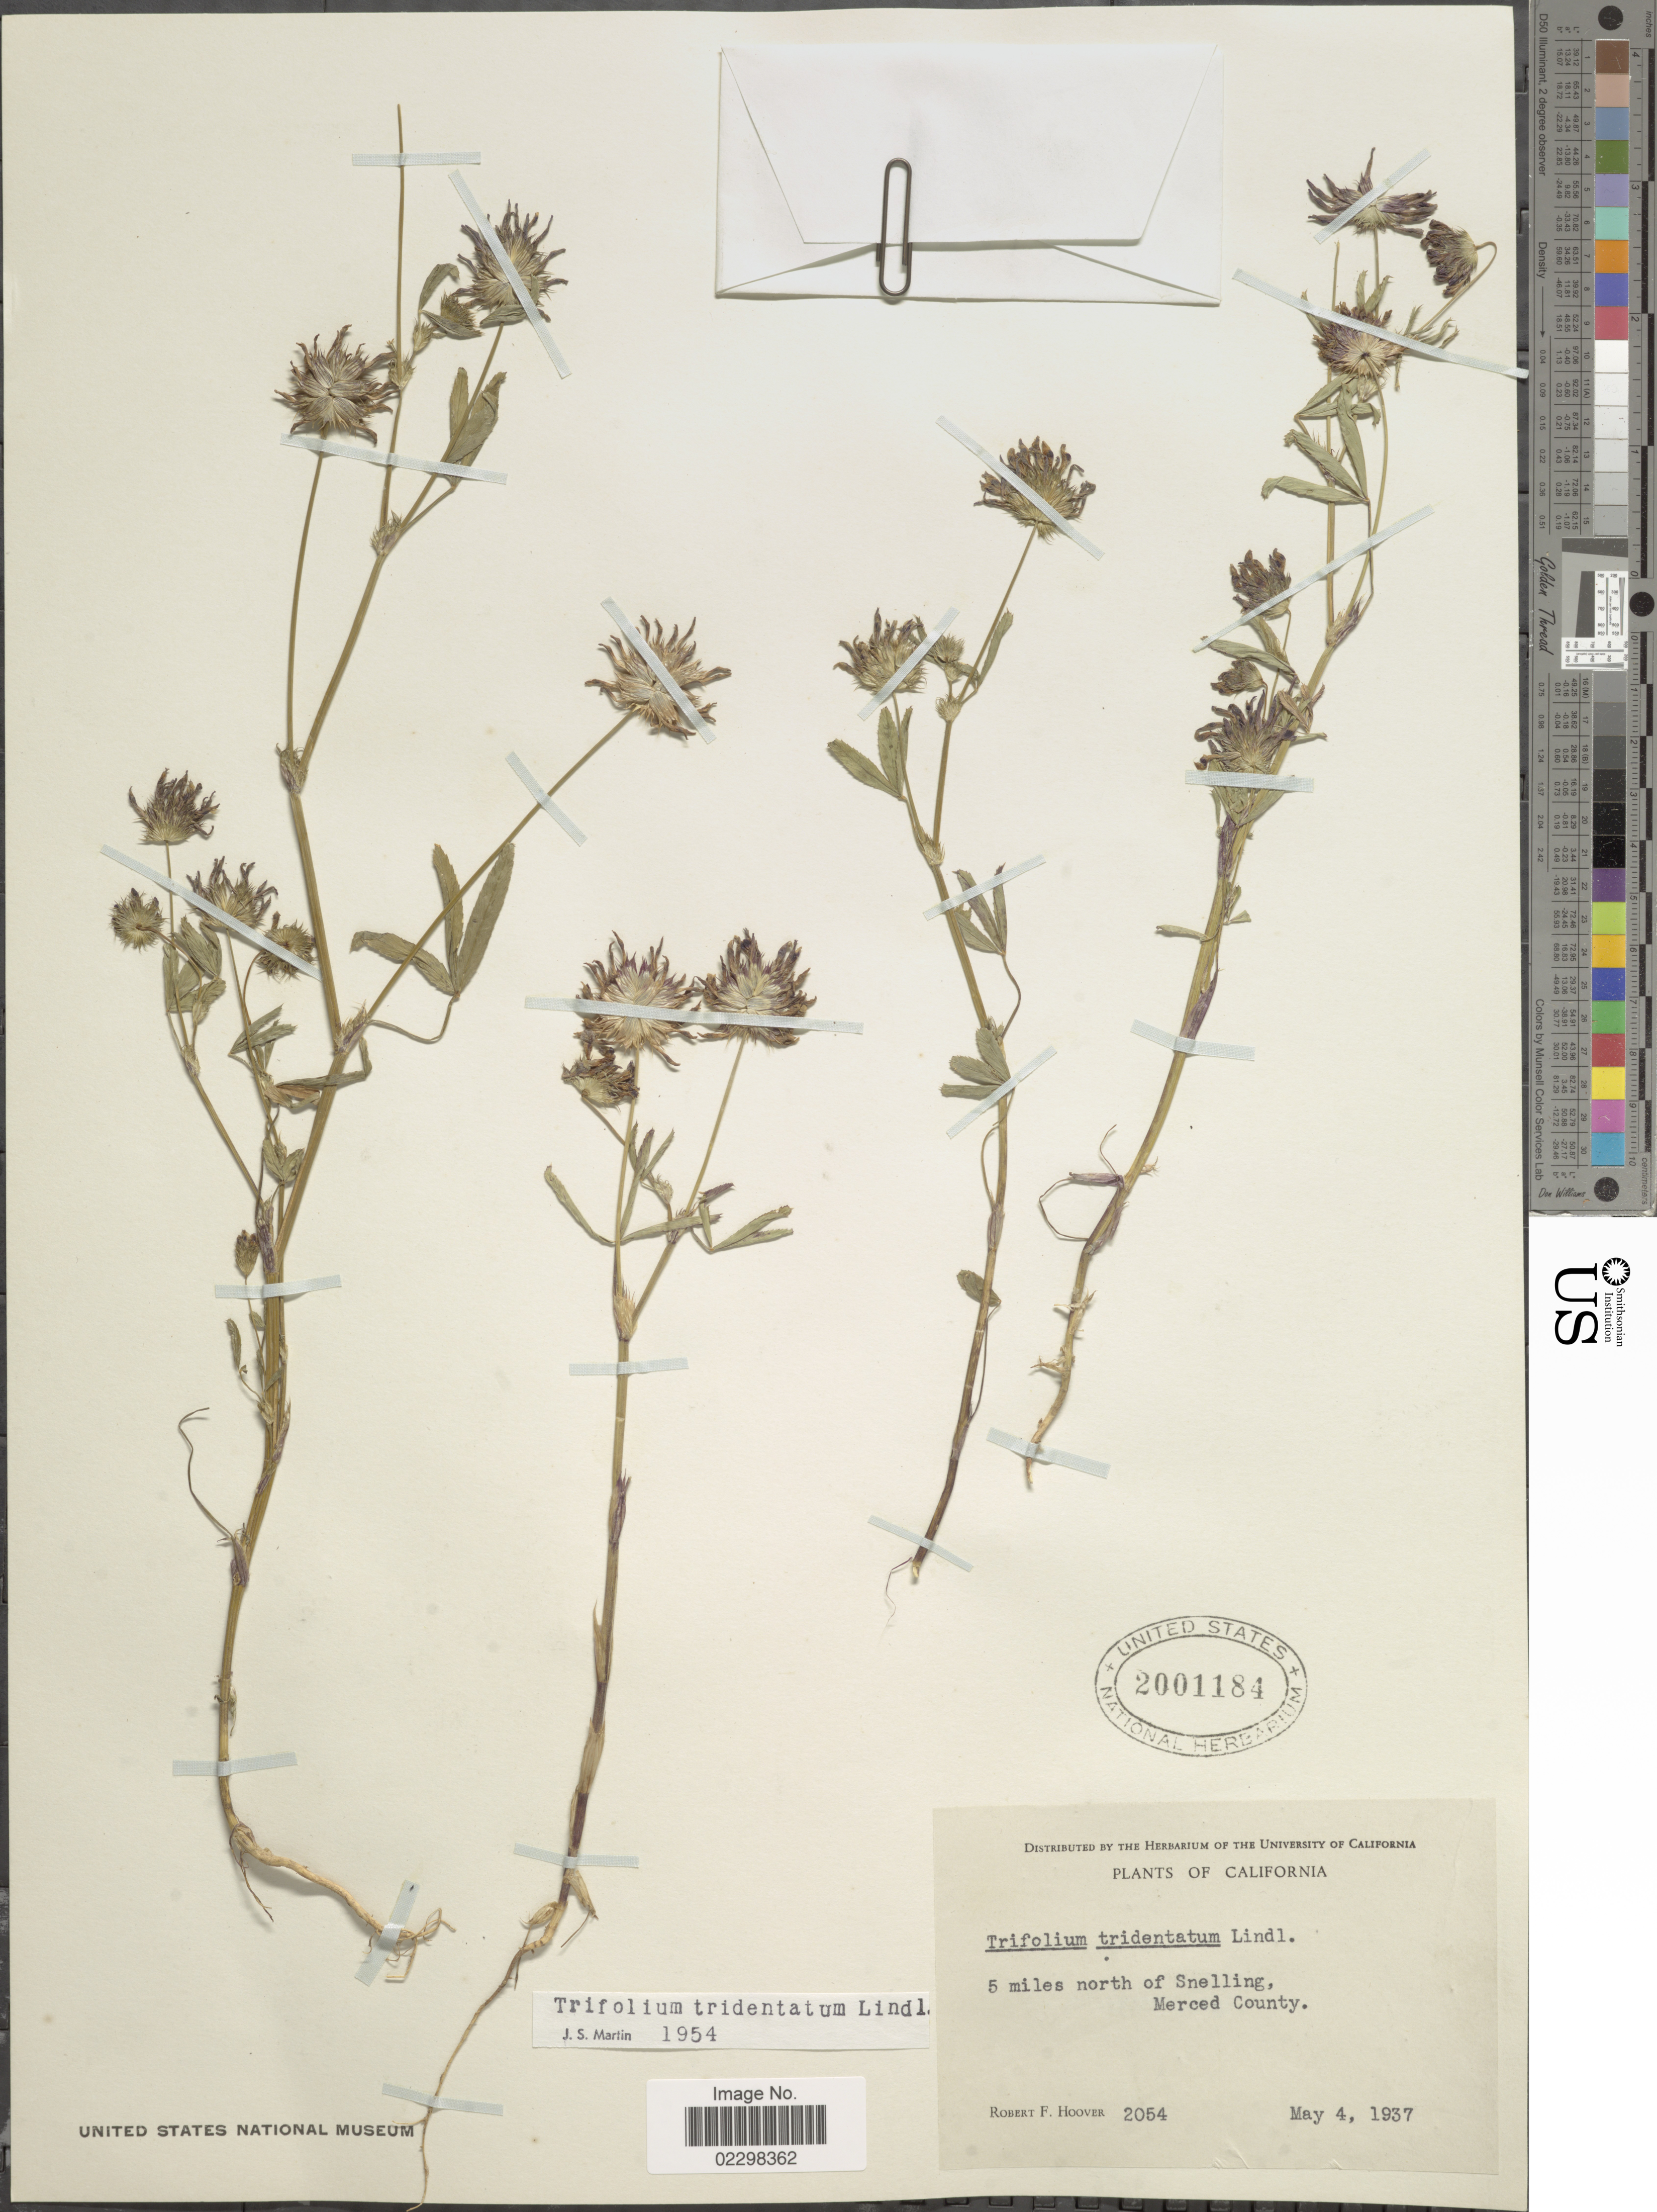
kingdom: Plantae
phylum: Tracheophyta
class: Magnoliopsida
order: Fabales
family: Fabaceae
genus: Trifolium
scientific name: Trifolium tridentatum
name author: Lindl.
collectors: R. F. Hoover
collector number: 2054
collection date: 1937-05-04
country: United States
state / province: California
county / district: Merced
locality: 5 miles north of Snelling, Merced County.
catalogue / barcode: US 2001184